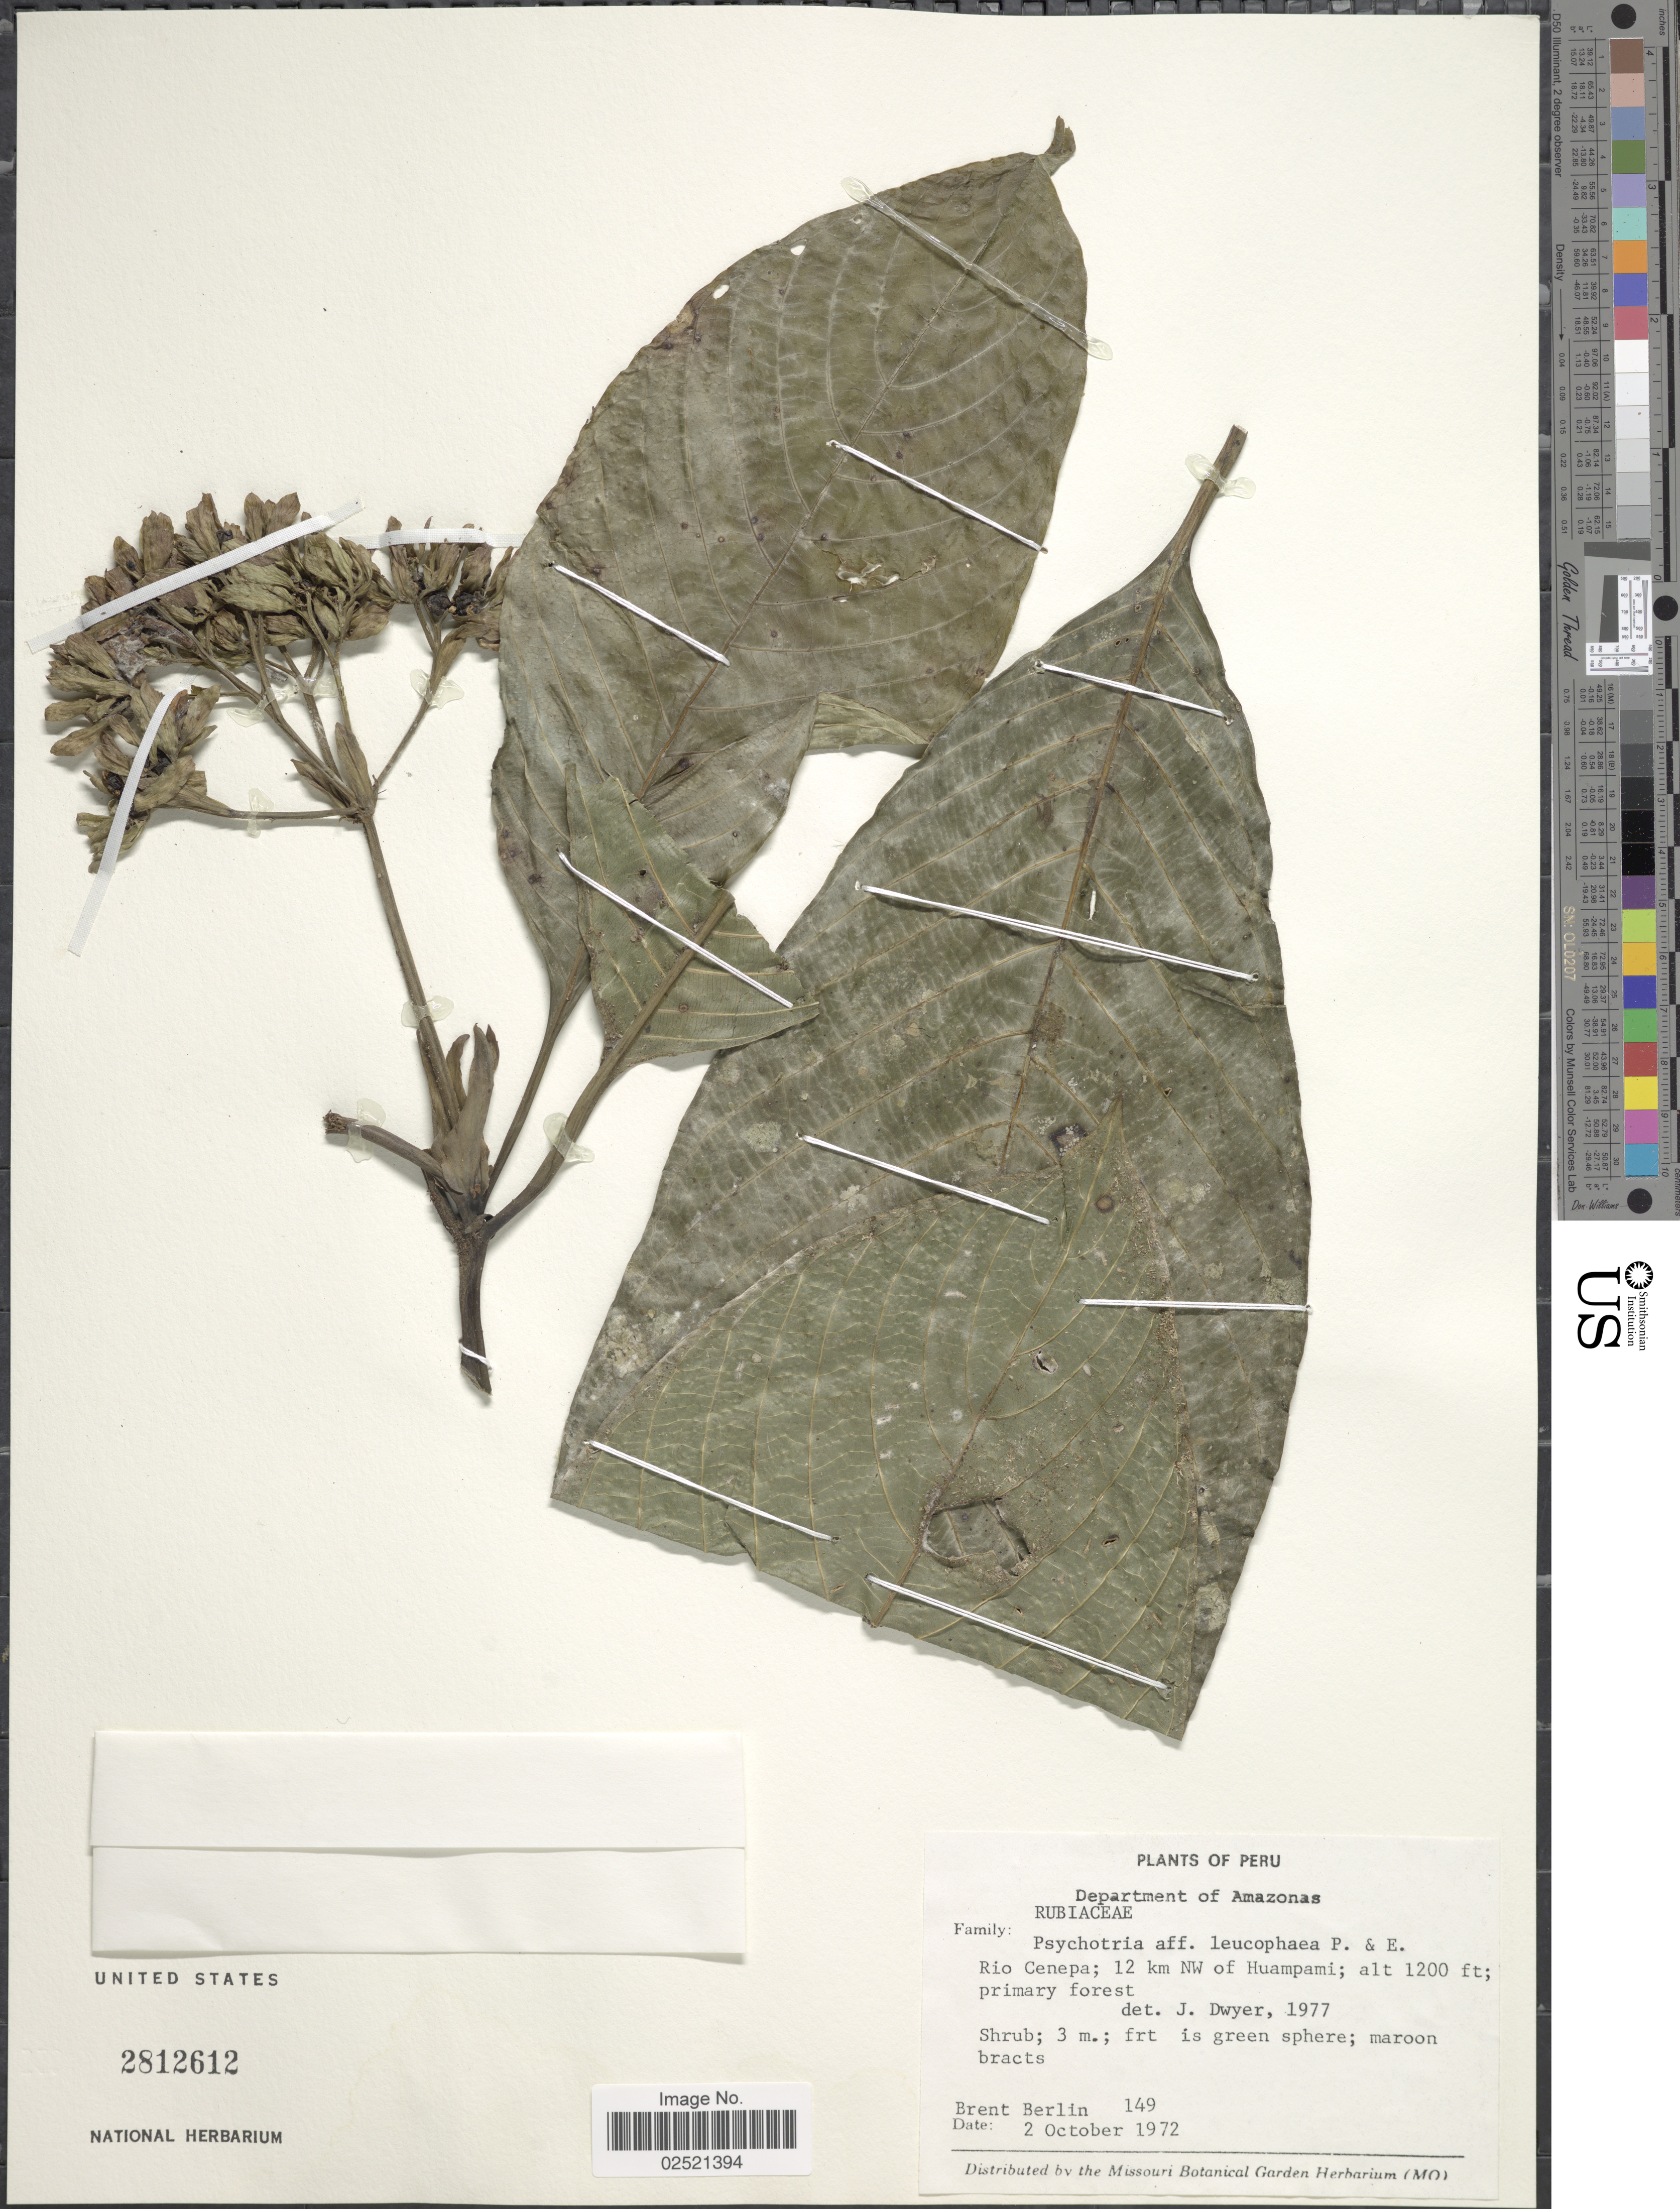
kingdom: Plantae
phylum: Tracheophyta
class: Magnoliopsida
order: Gentianales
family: Rubiaceae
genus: Psychotria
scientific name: Psychotria leucophaea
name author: Poepp.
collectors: B. Berlin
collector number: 149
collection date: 1972-10-02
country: Peru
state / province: Amazonas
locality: Rio Cenepa; 12 km NW of Huampami.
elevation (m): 366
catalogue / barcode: US 2812612